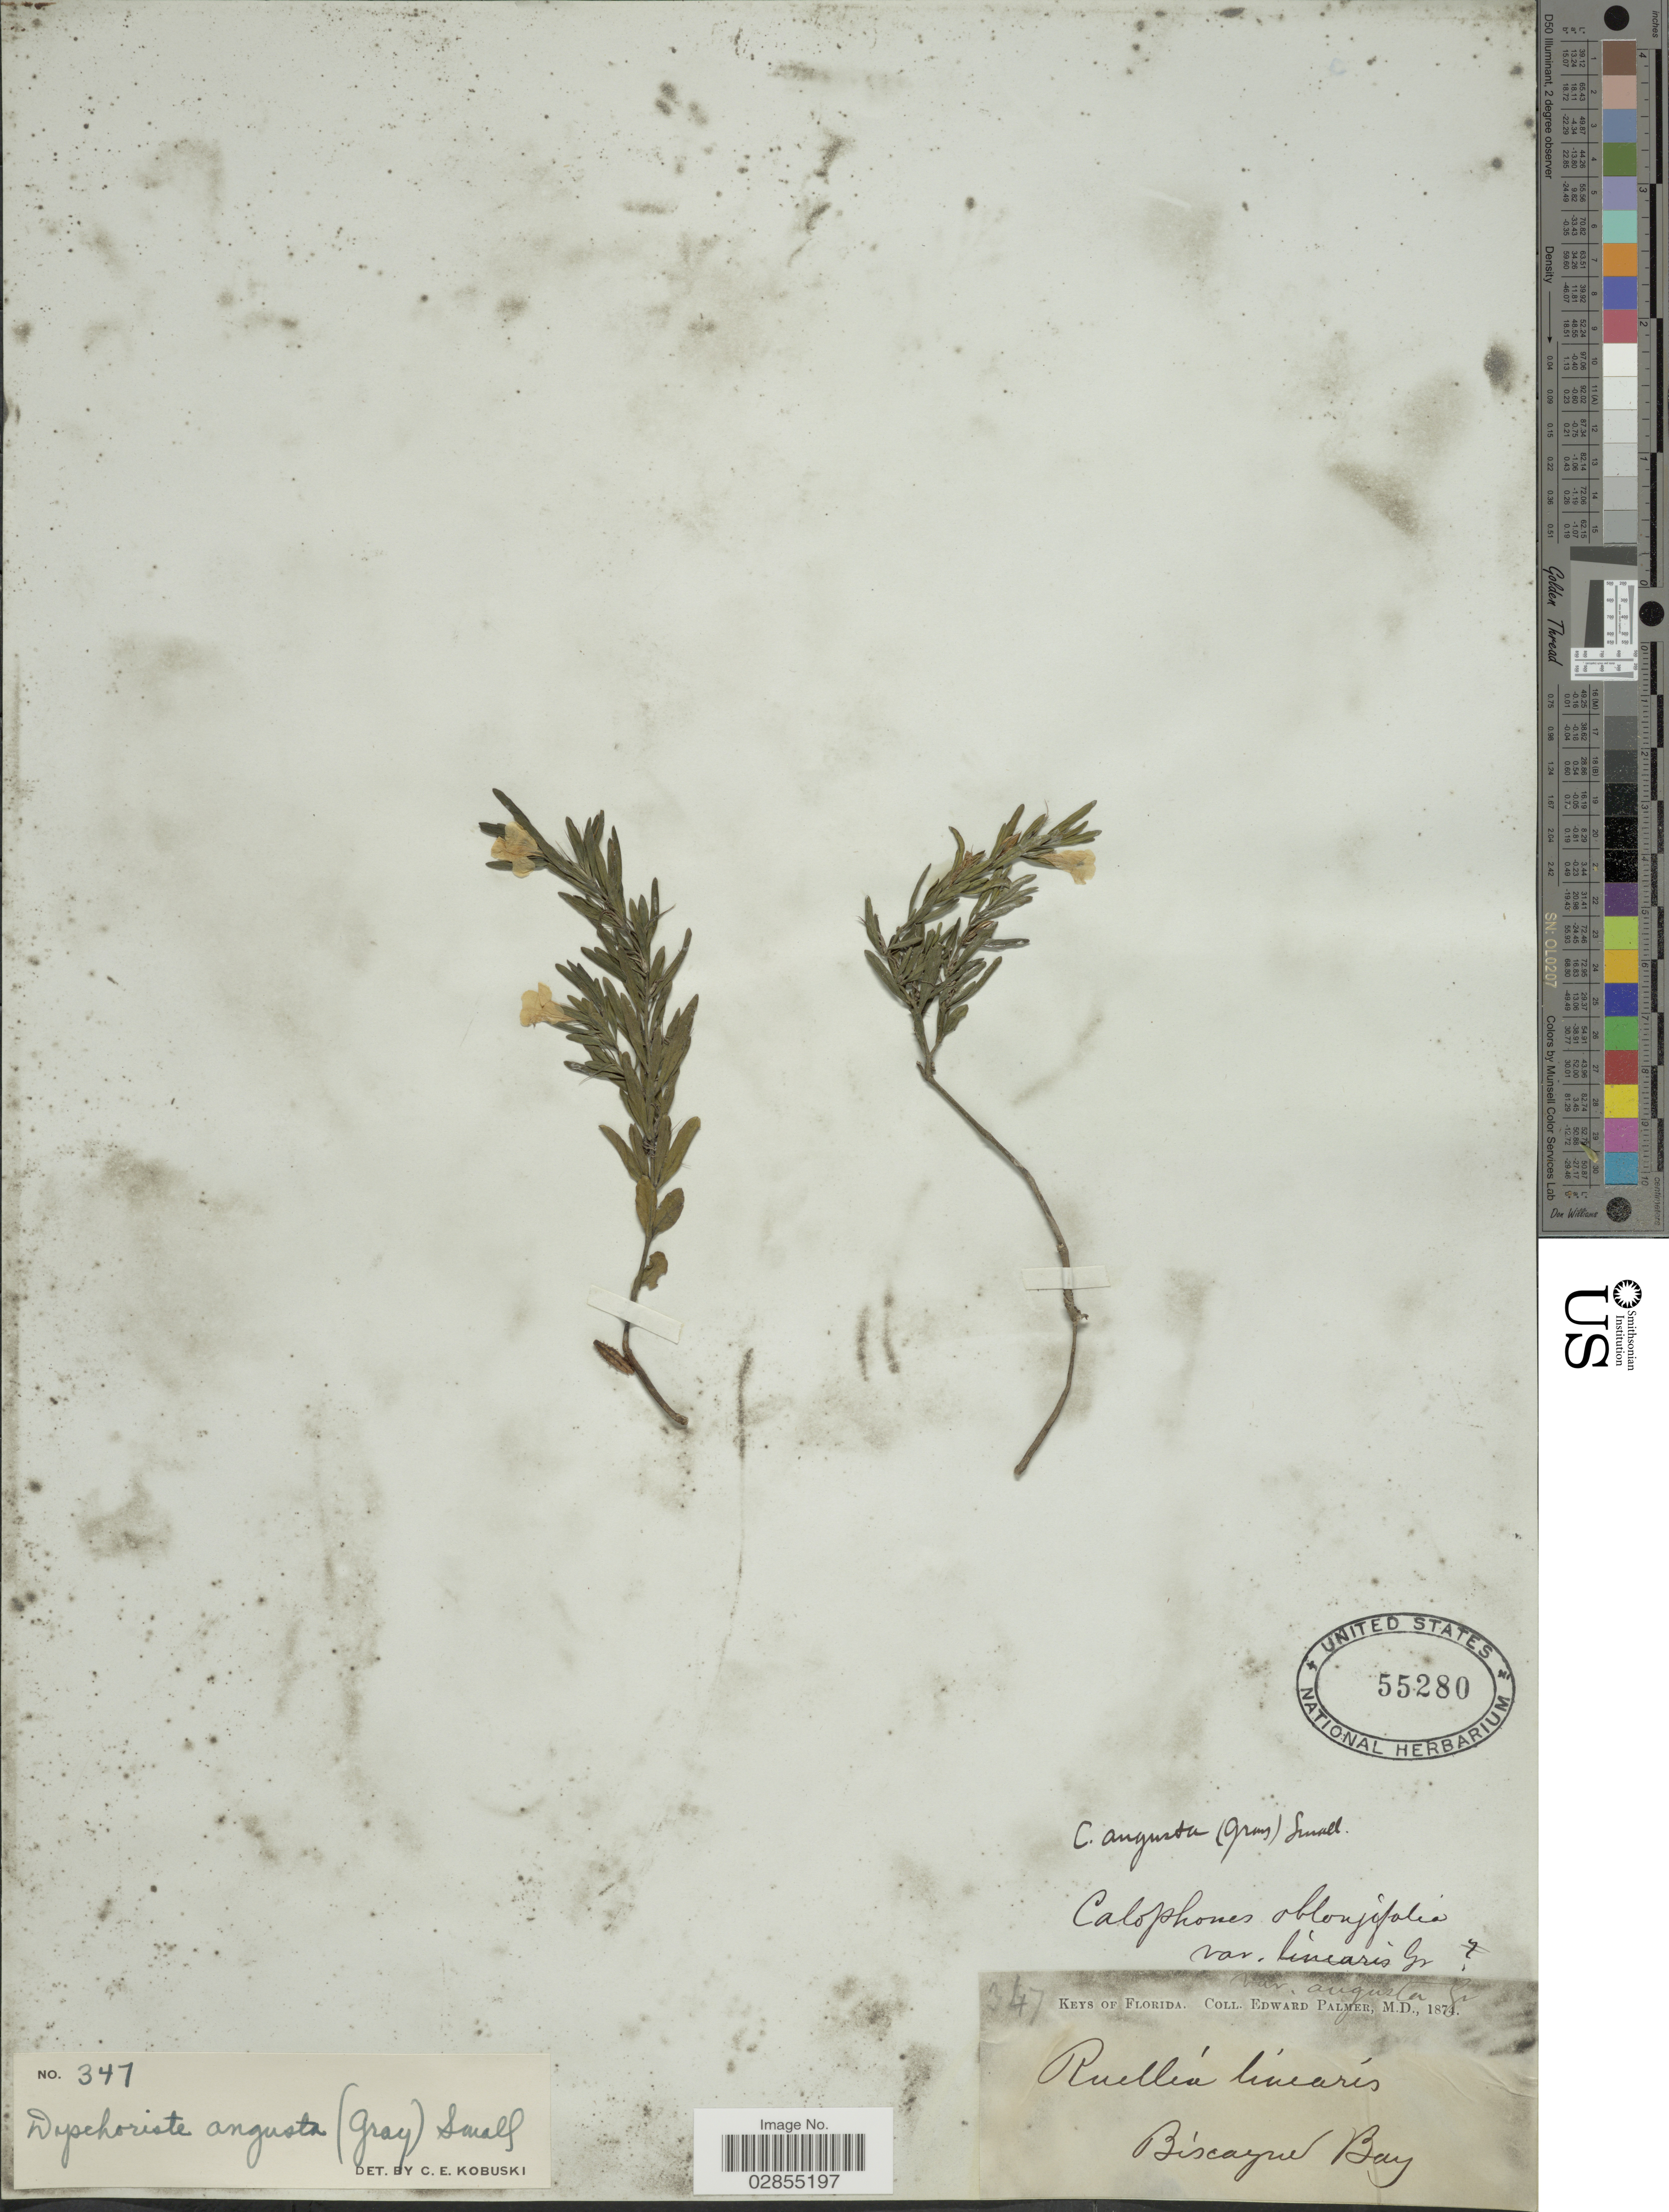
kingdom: Plantae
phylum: Tracheophyta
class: Magnoliopsida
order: Lamiales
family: Acanthaceae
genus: Dyschoriste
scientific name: Dyschoriste angusta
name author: (A. Gray) Small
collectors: E. Palmer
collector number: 347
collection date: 1874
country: United States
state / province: Florida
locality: Biscayne Bay.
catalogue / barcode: US 55280